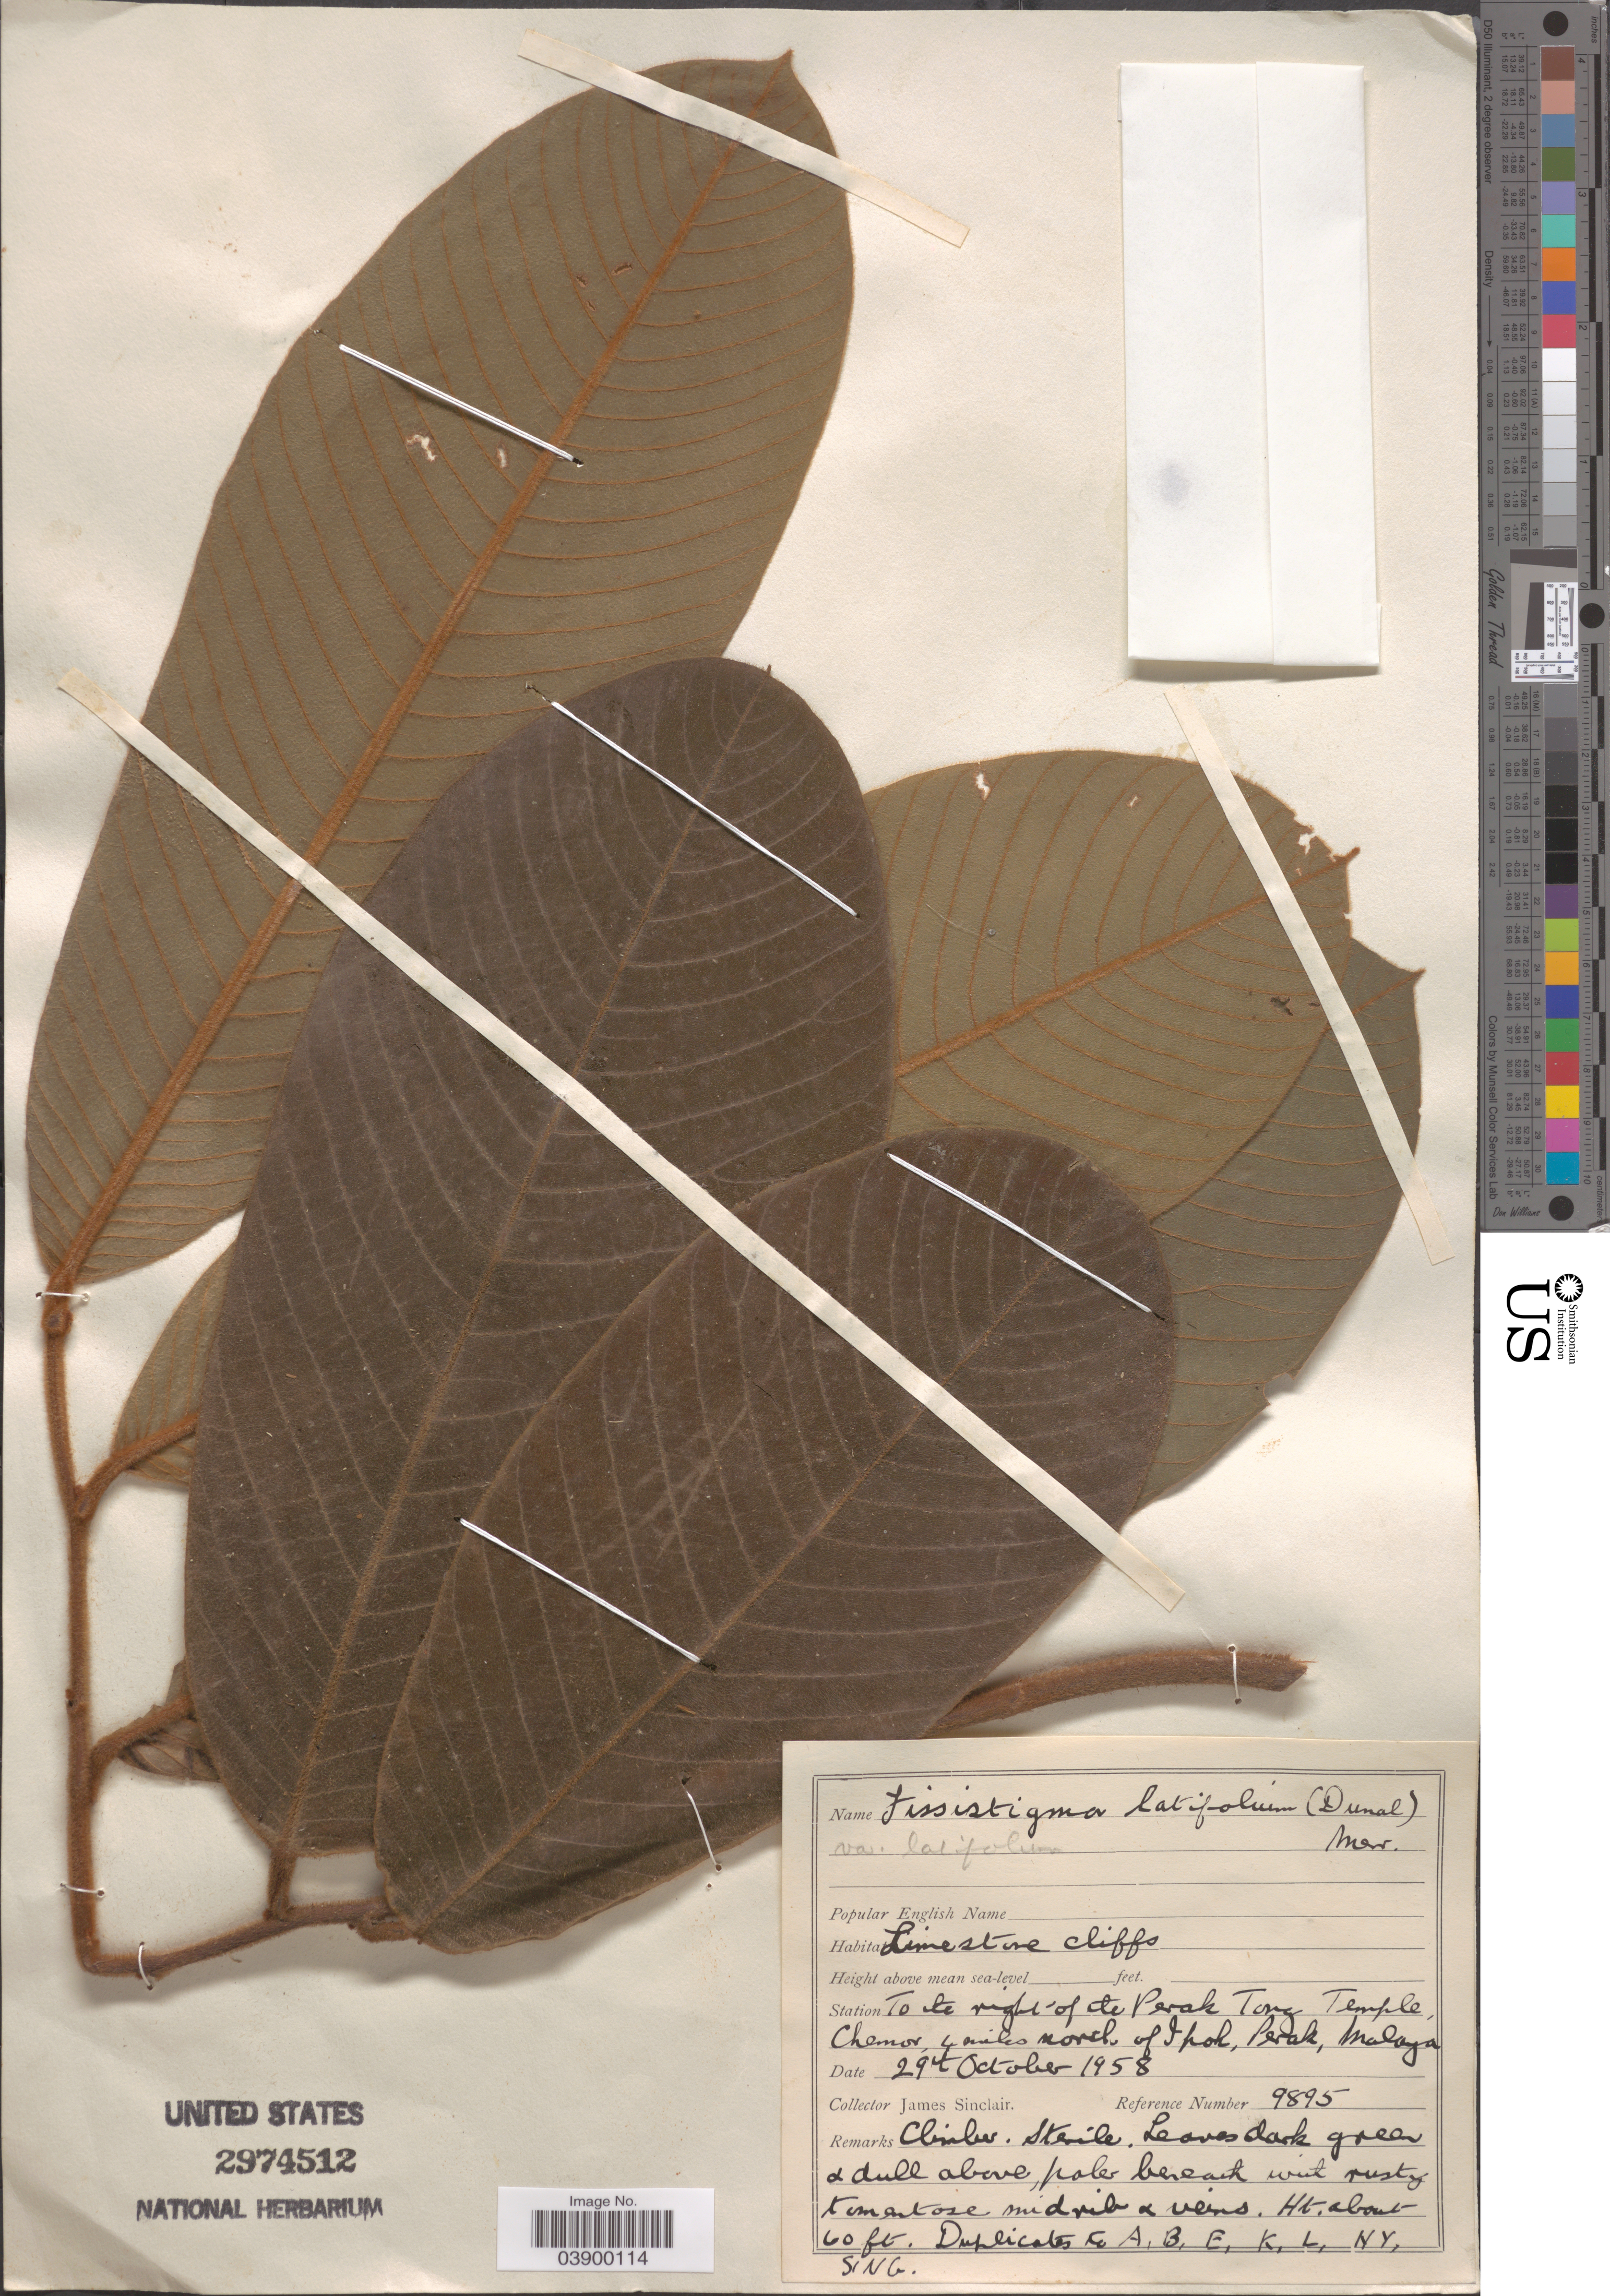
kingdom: Plantae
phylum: Tracheophyta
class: Magnoliopsida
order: Magnoliales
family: Annonaceae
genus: Fissistigma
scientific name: Fissistigma latifolium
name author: (Dunal) Merr.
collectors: J. Sinclair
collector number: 9895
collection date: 1958-10-29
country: Malaysia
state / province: Perak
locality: Station to the right of the Perak Tong Temple, Chemor, 4 miles north of Ipoh, Malaya.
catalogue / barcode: US 2974512